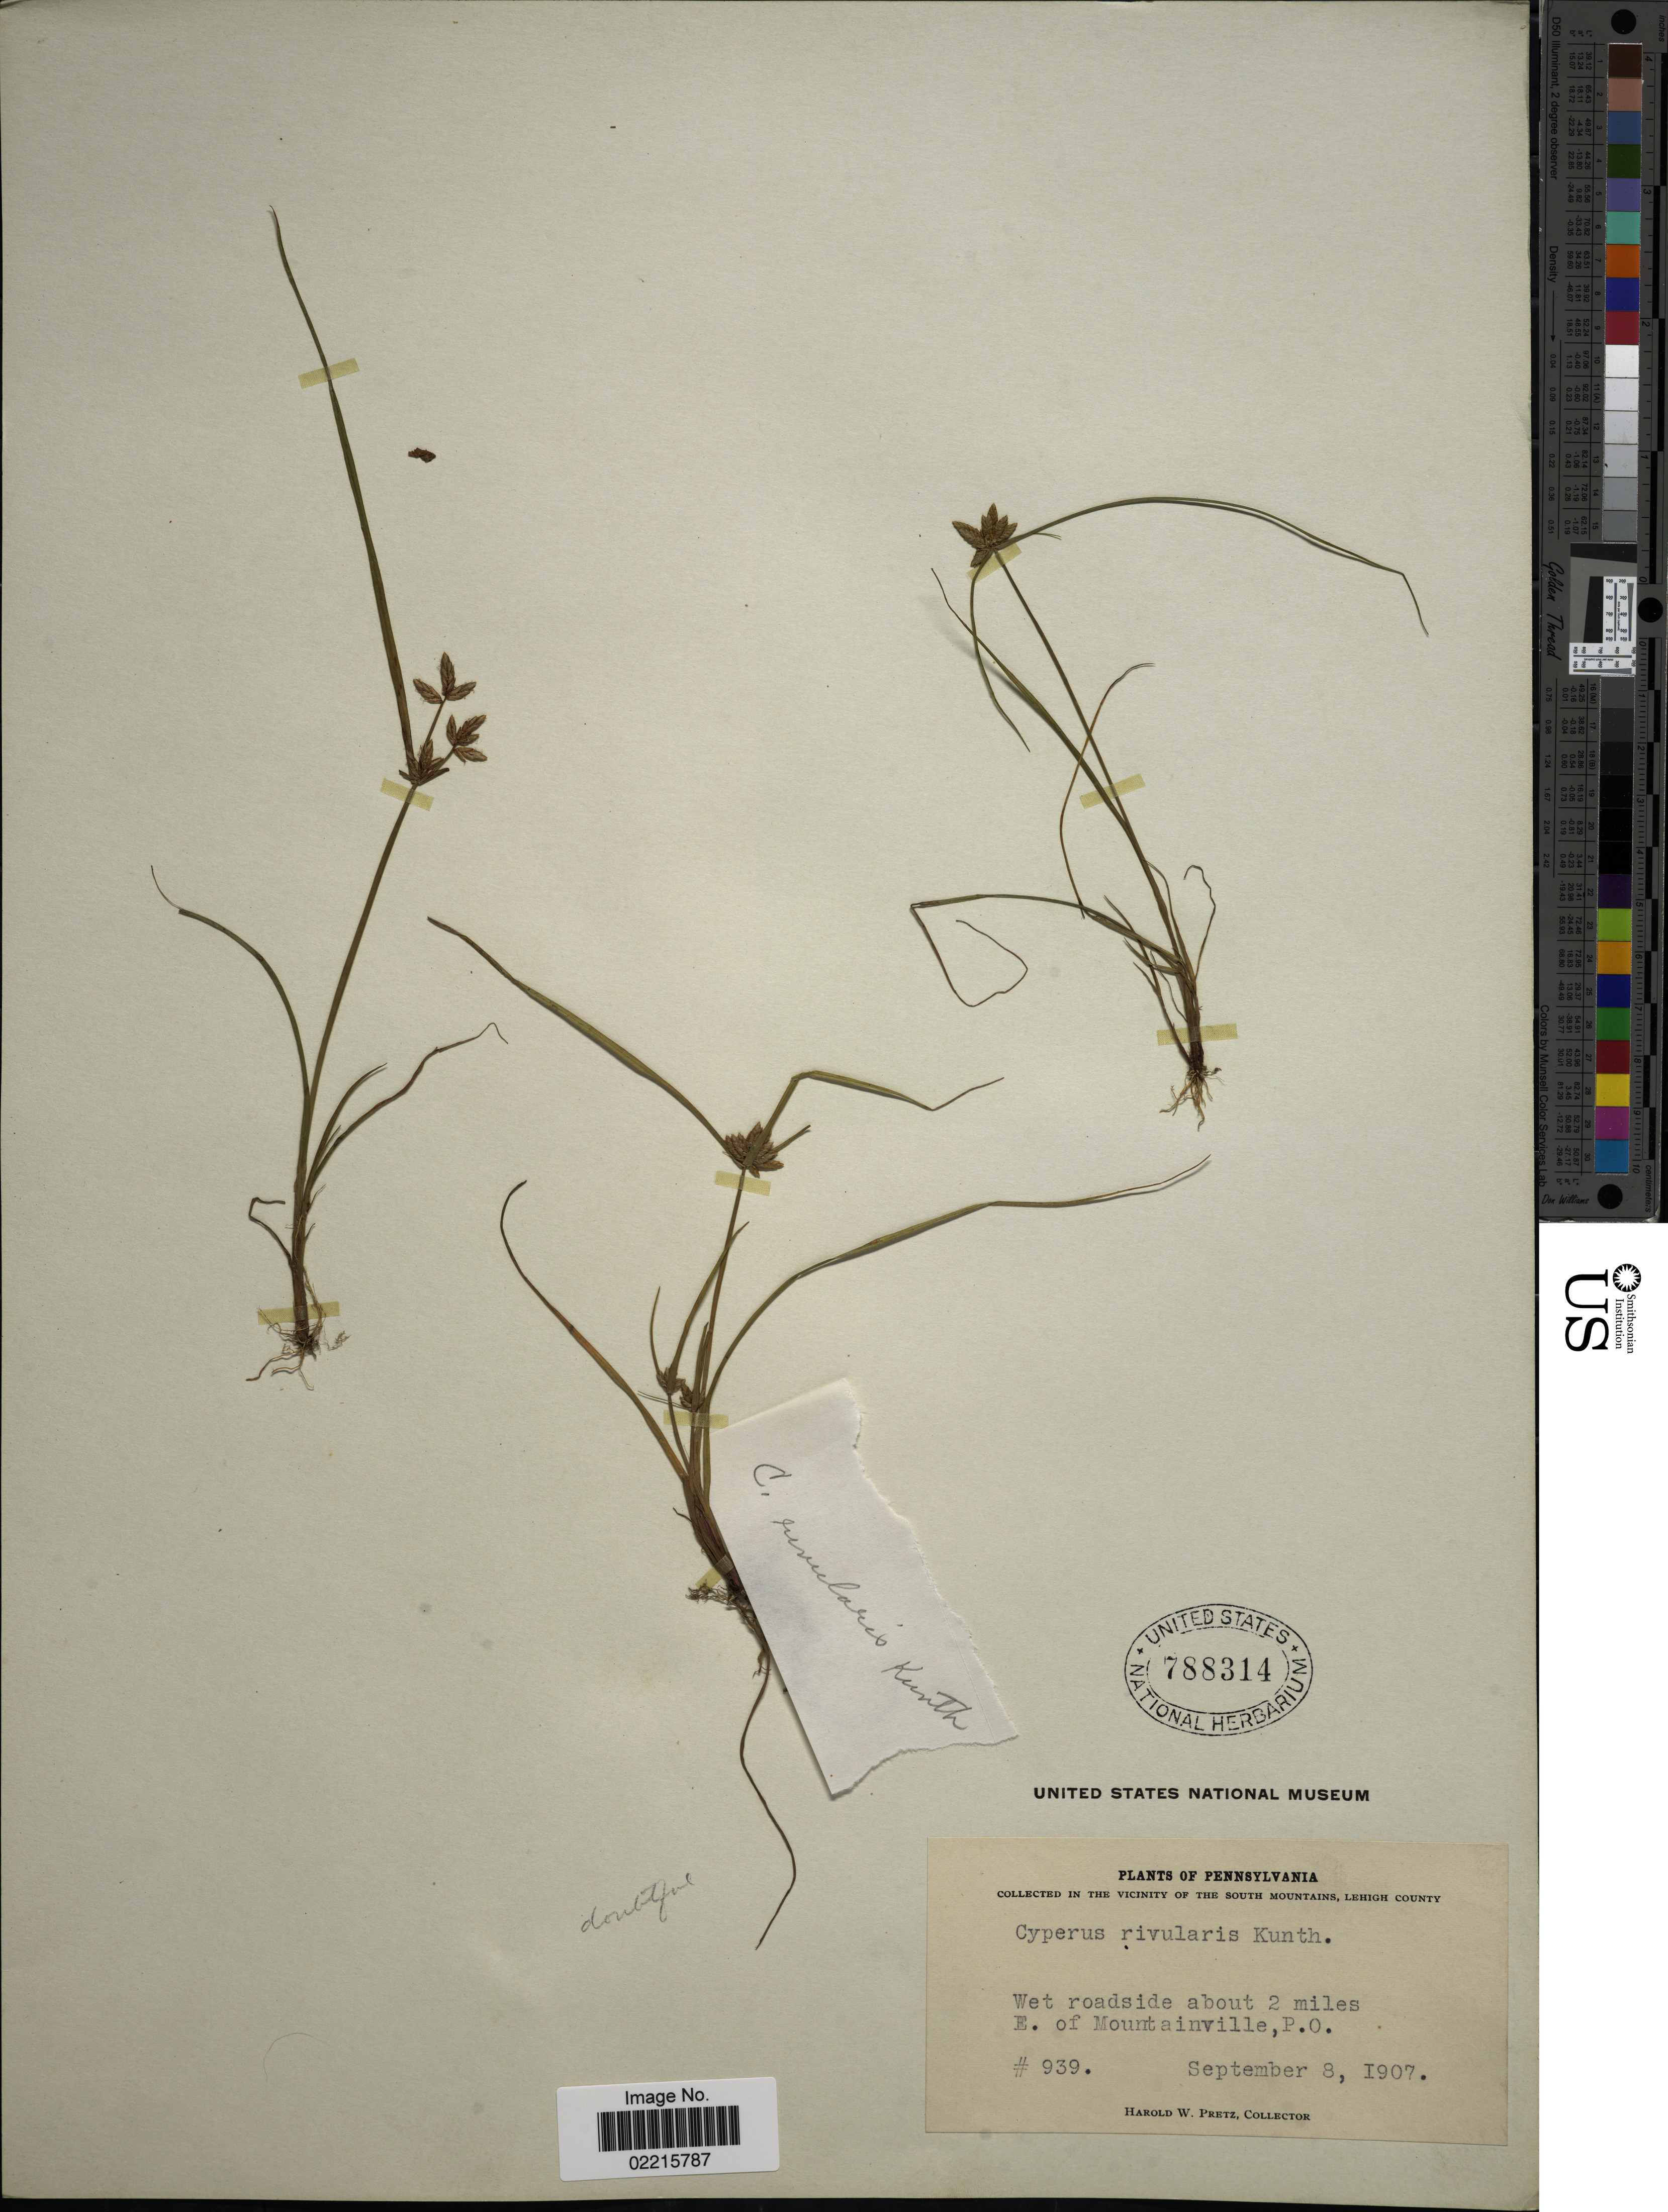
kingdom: Plantae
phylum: Tracheophyta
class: Liliopsida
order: Poales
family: Cyperaceae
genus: Cyperus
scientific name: Cyperus flavescens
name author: L.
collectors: H. W. Pretz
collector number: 939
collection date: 1907-09-08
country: United States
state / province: Pennsylvania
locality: About 2 miles E. of Mountainville, P. O. In the vicinity of the South Mountains, Lehigh County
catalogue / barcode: US 788314